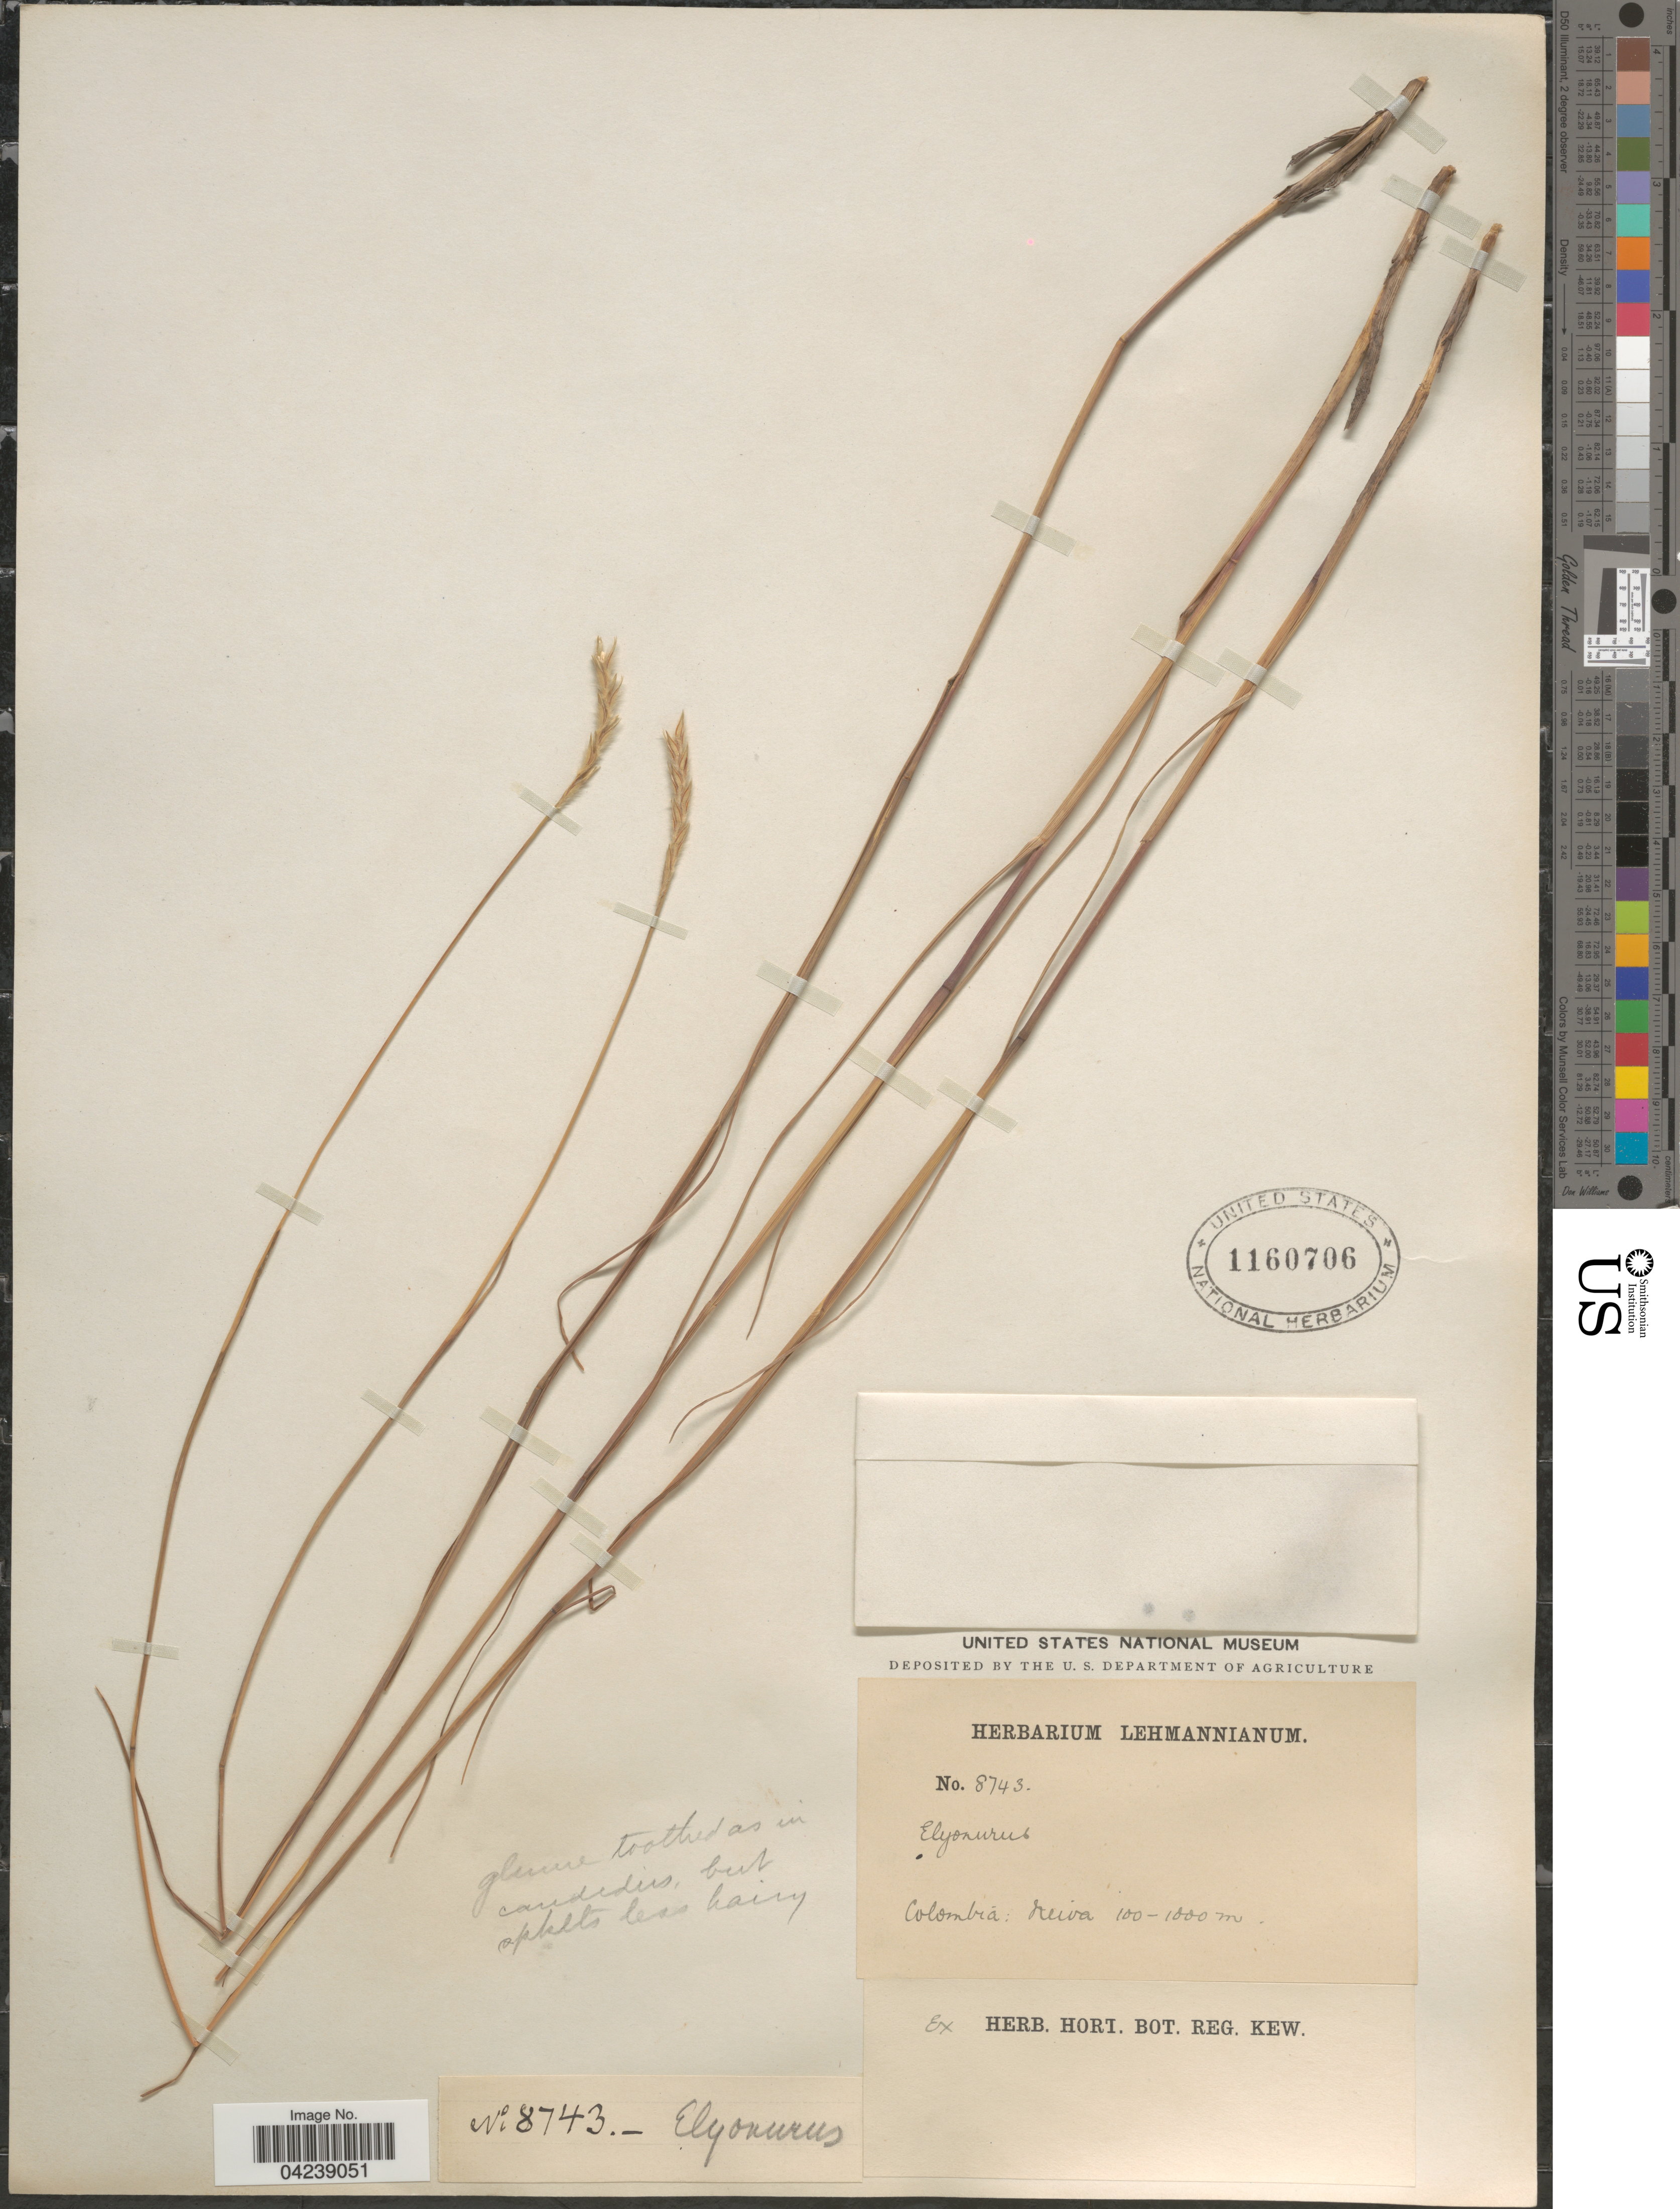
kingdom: Plantae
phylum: Tracheophyta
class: Liliopsida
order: Poales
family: Poaceae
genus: Elionurus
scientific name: Elionurus muticus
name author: (Spreng.) Kuntze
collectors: ex herb. Lehmannianum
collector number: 8743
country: Colombia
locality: Neiva.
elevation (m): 100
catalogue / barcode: US 1160706